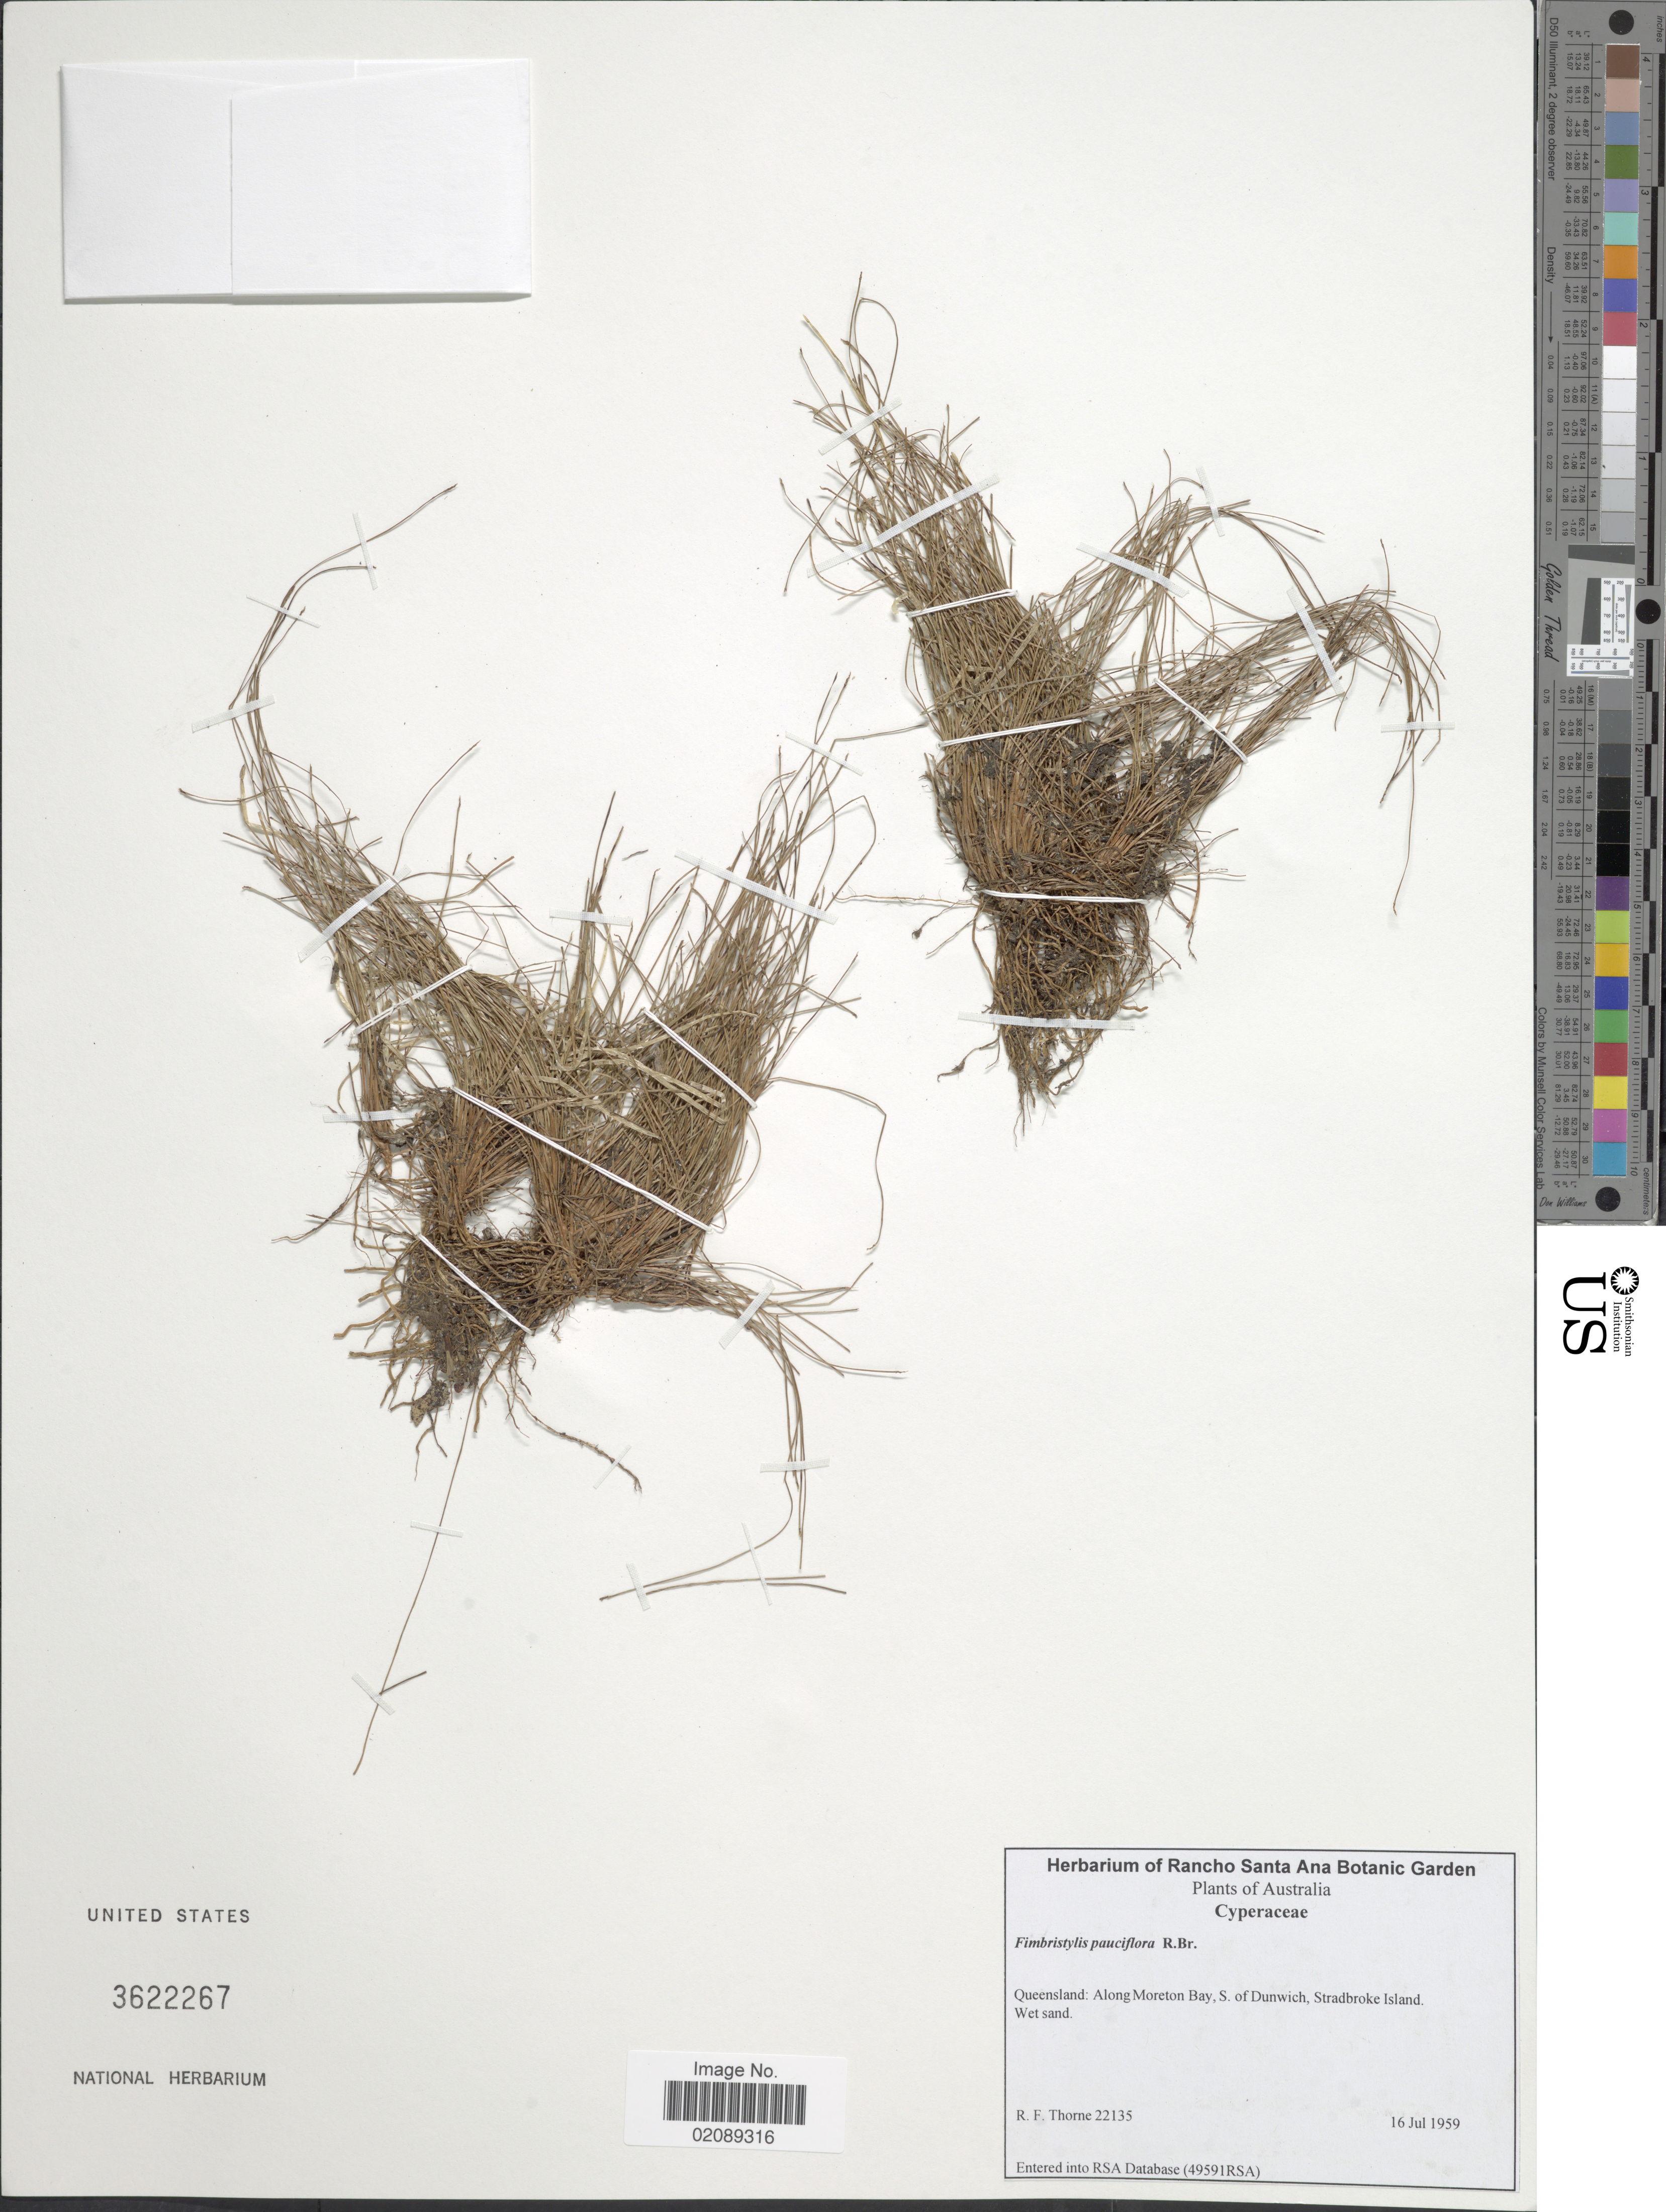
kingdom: Plantae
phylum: Tracheophyta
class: Liliopsida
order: Poales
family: Cyperaceae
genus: Fimbristylis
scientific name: Fimbristylis pauciflora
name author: R. Br.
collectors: R. F. Thorne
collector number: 22135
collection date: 1959-07-16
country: Australia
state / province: Queensland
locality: Along Moreton Bay, S. of Dunwich, Stradbroke Island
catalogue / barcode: US 3622267